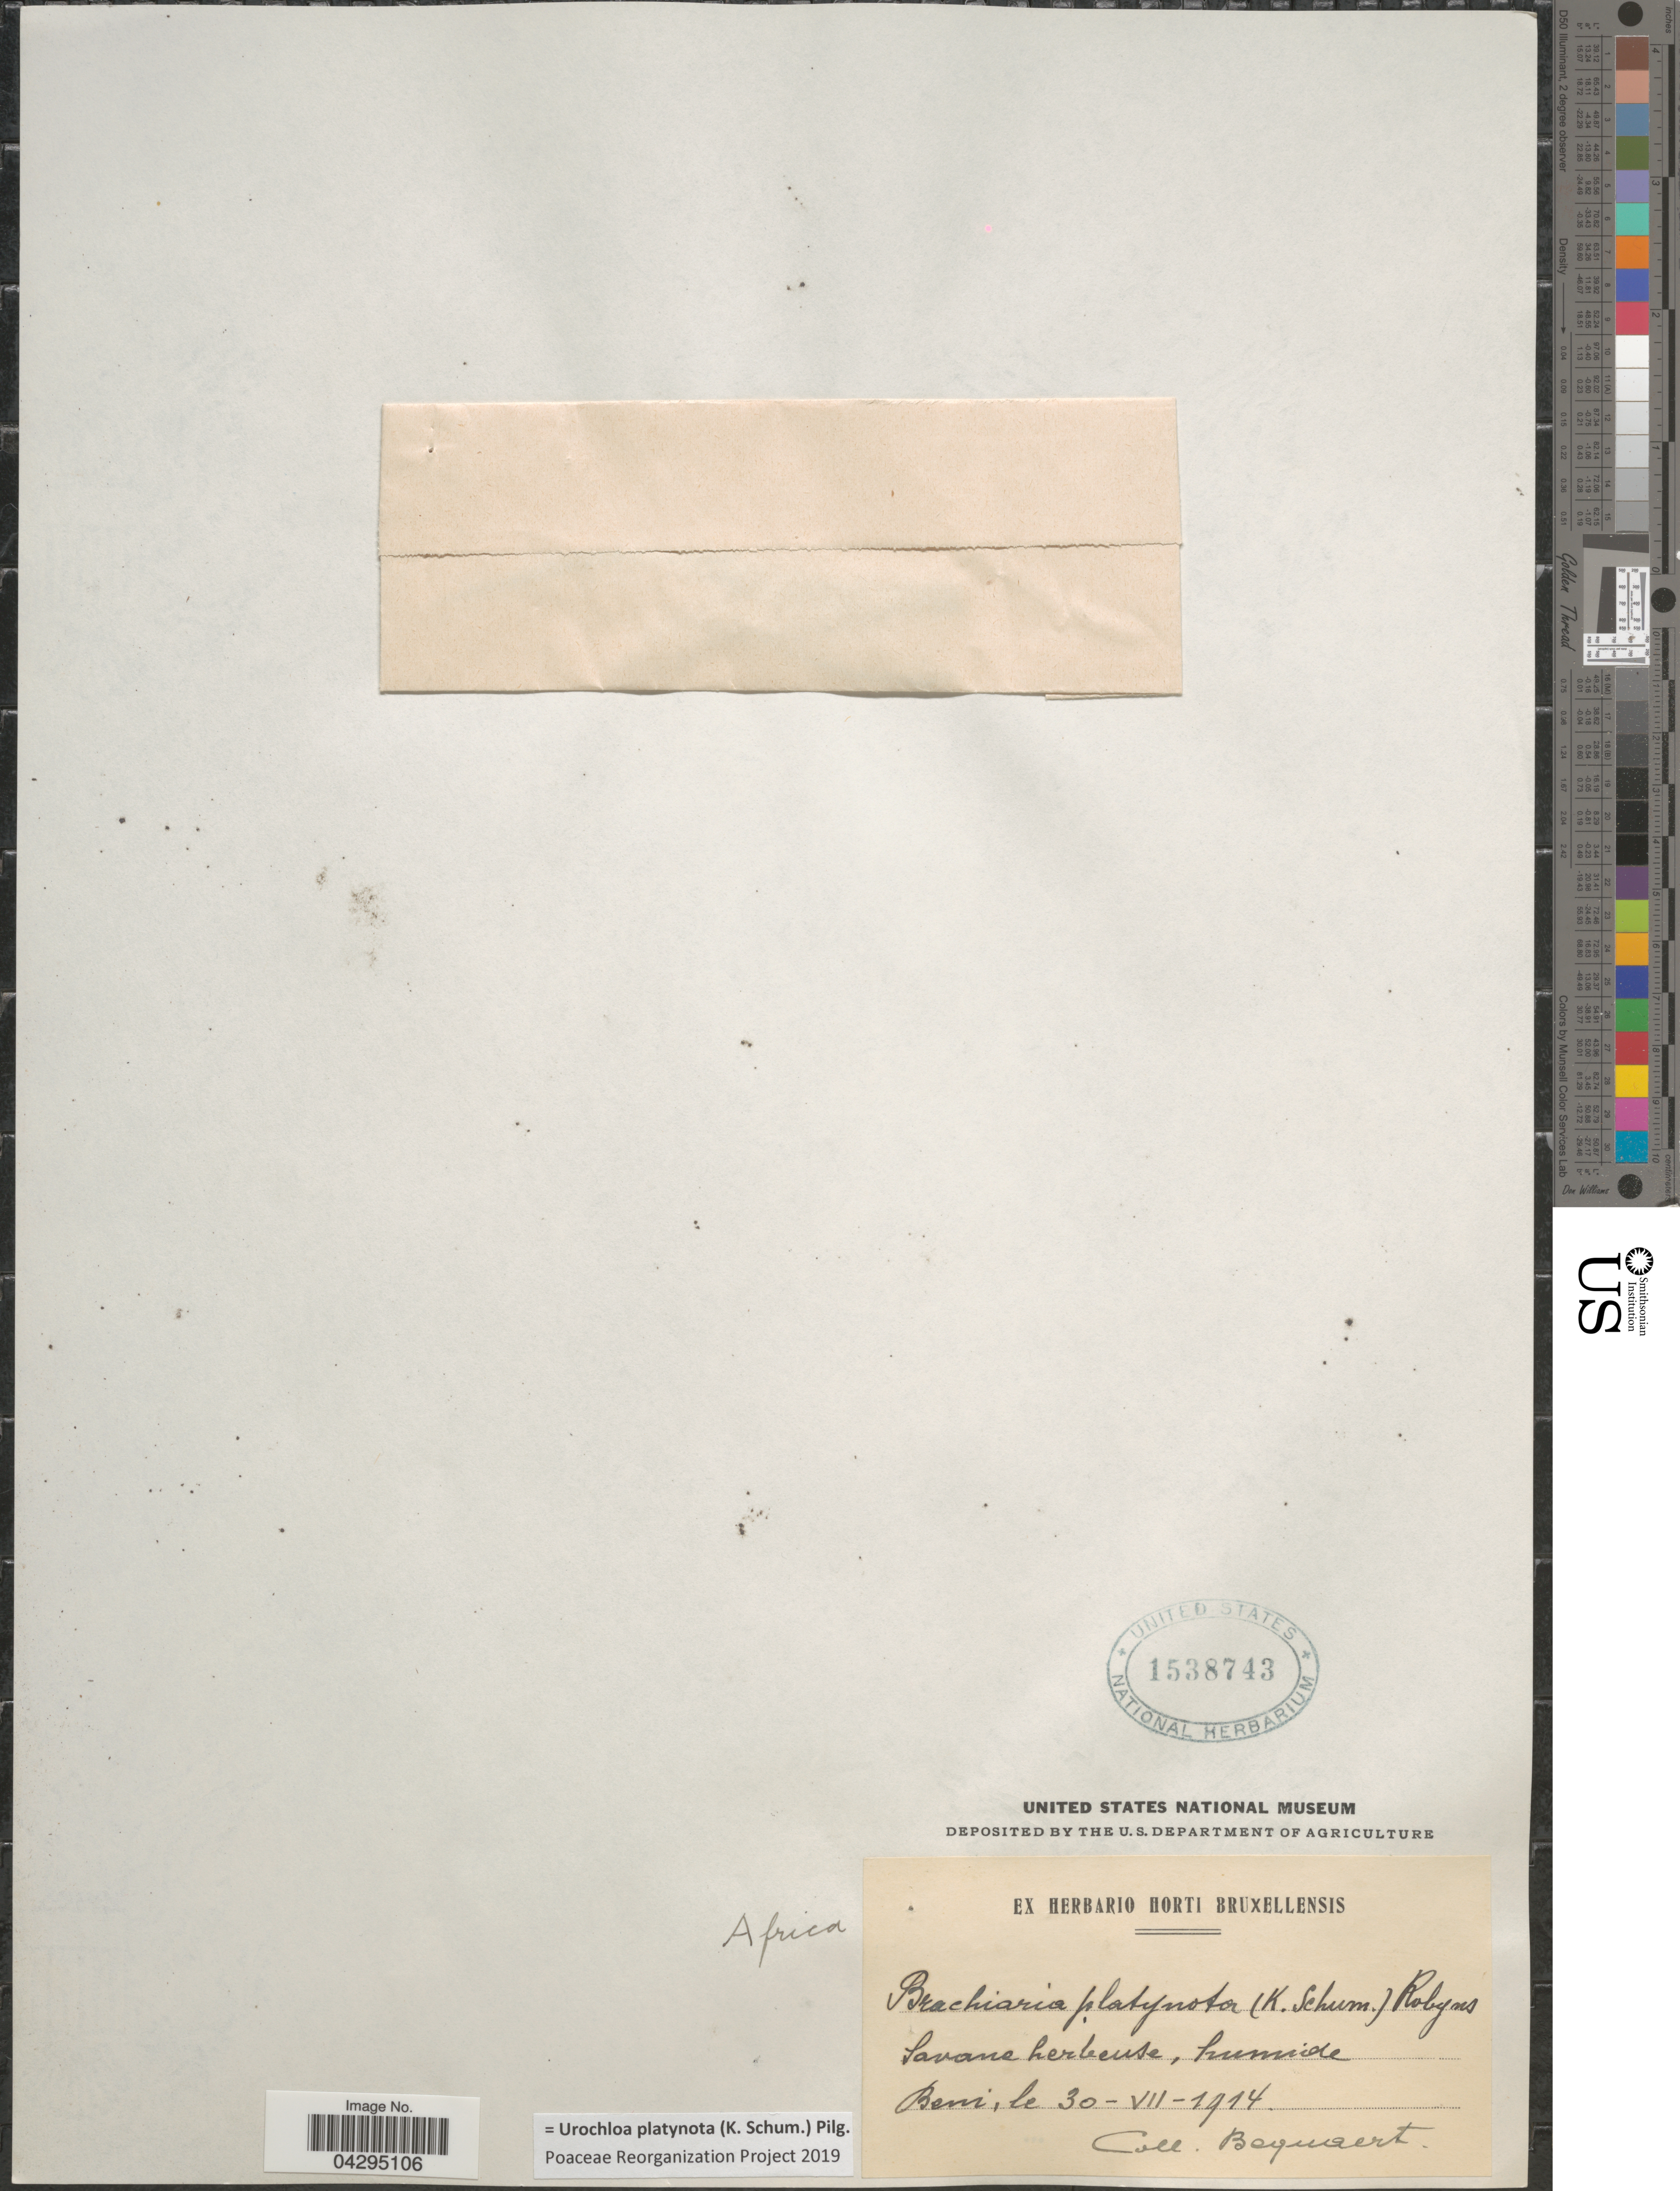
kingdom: Plantae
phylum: Tracheophyta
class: Liliopsida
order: Poales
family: Poaceae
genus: Urochloa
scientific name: Urochloa platynota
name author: (K. Schum.) Pilg.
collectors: Bequaert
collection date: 1914-07-30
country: Congo, Democratic Republic of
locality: Savane herbeuse, humide. Beni.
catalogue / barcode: US 1538743